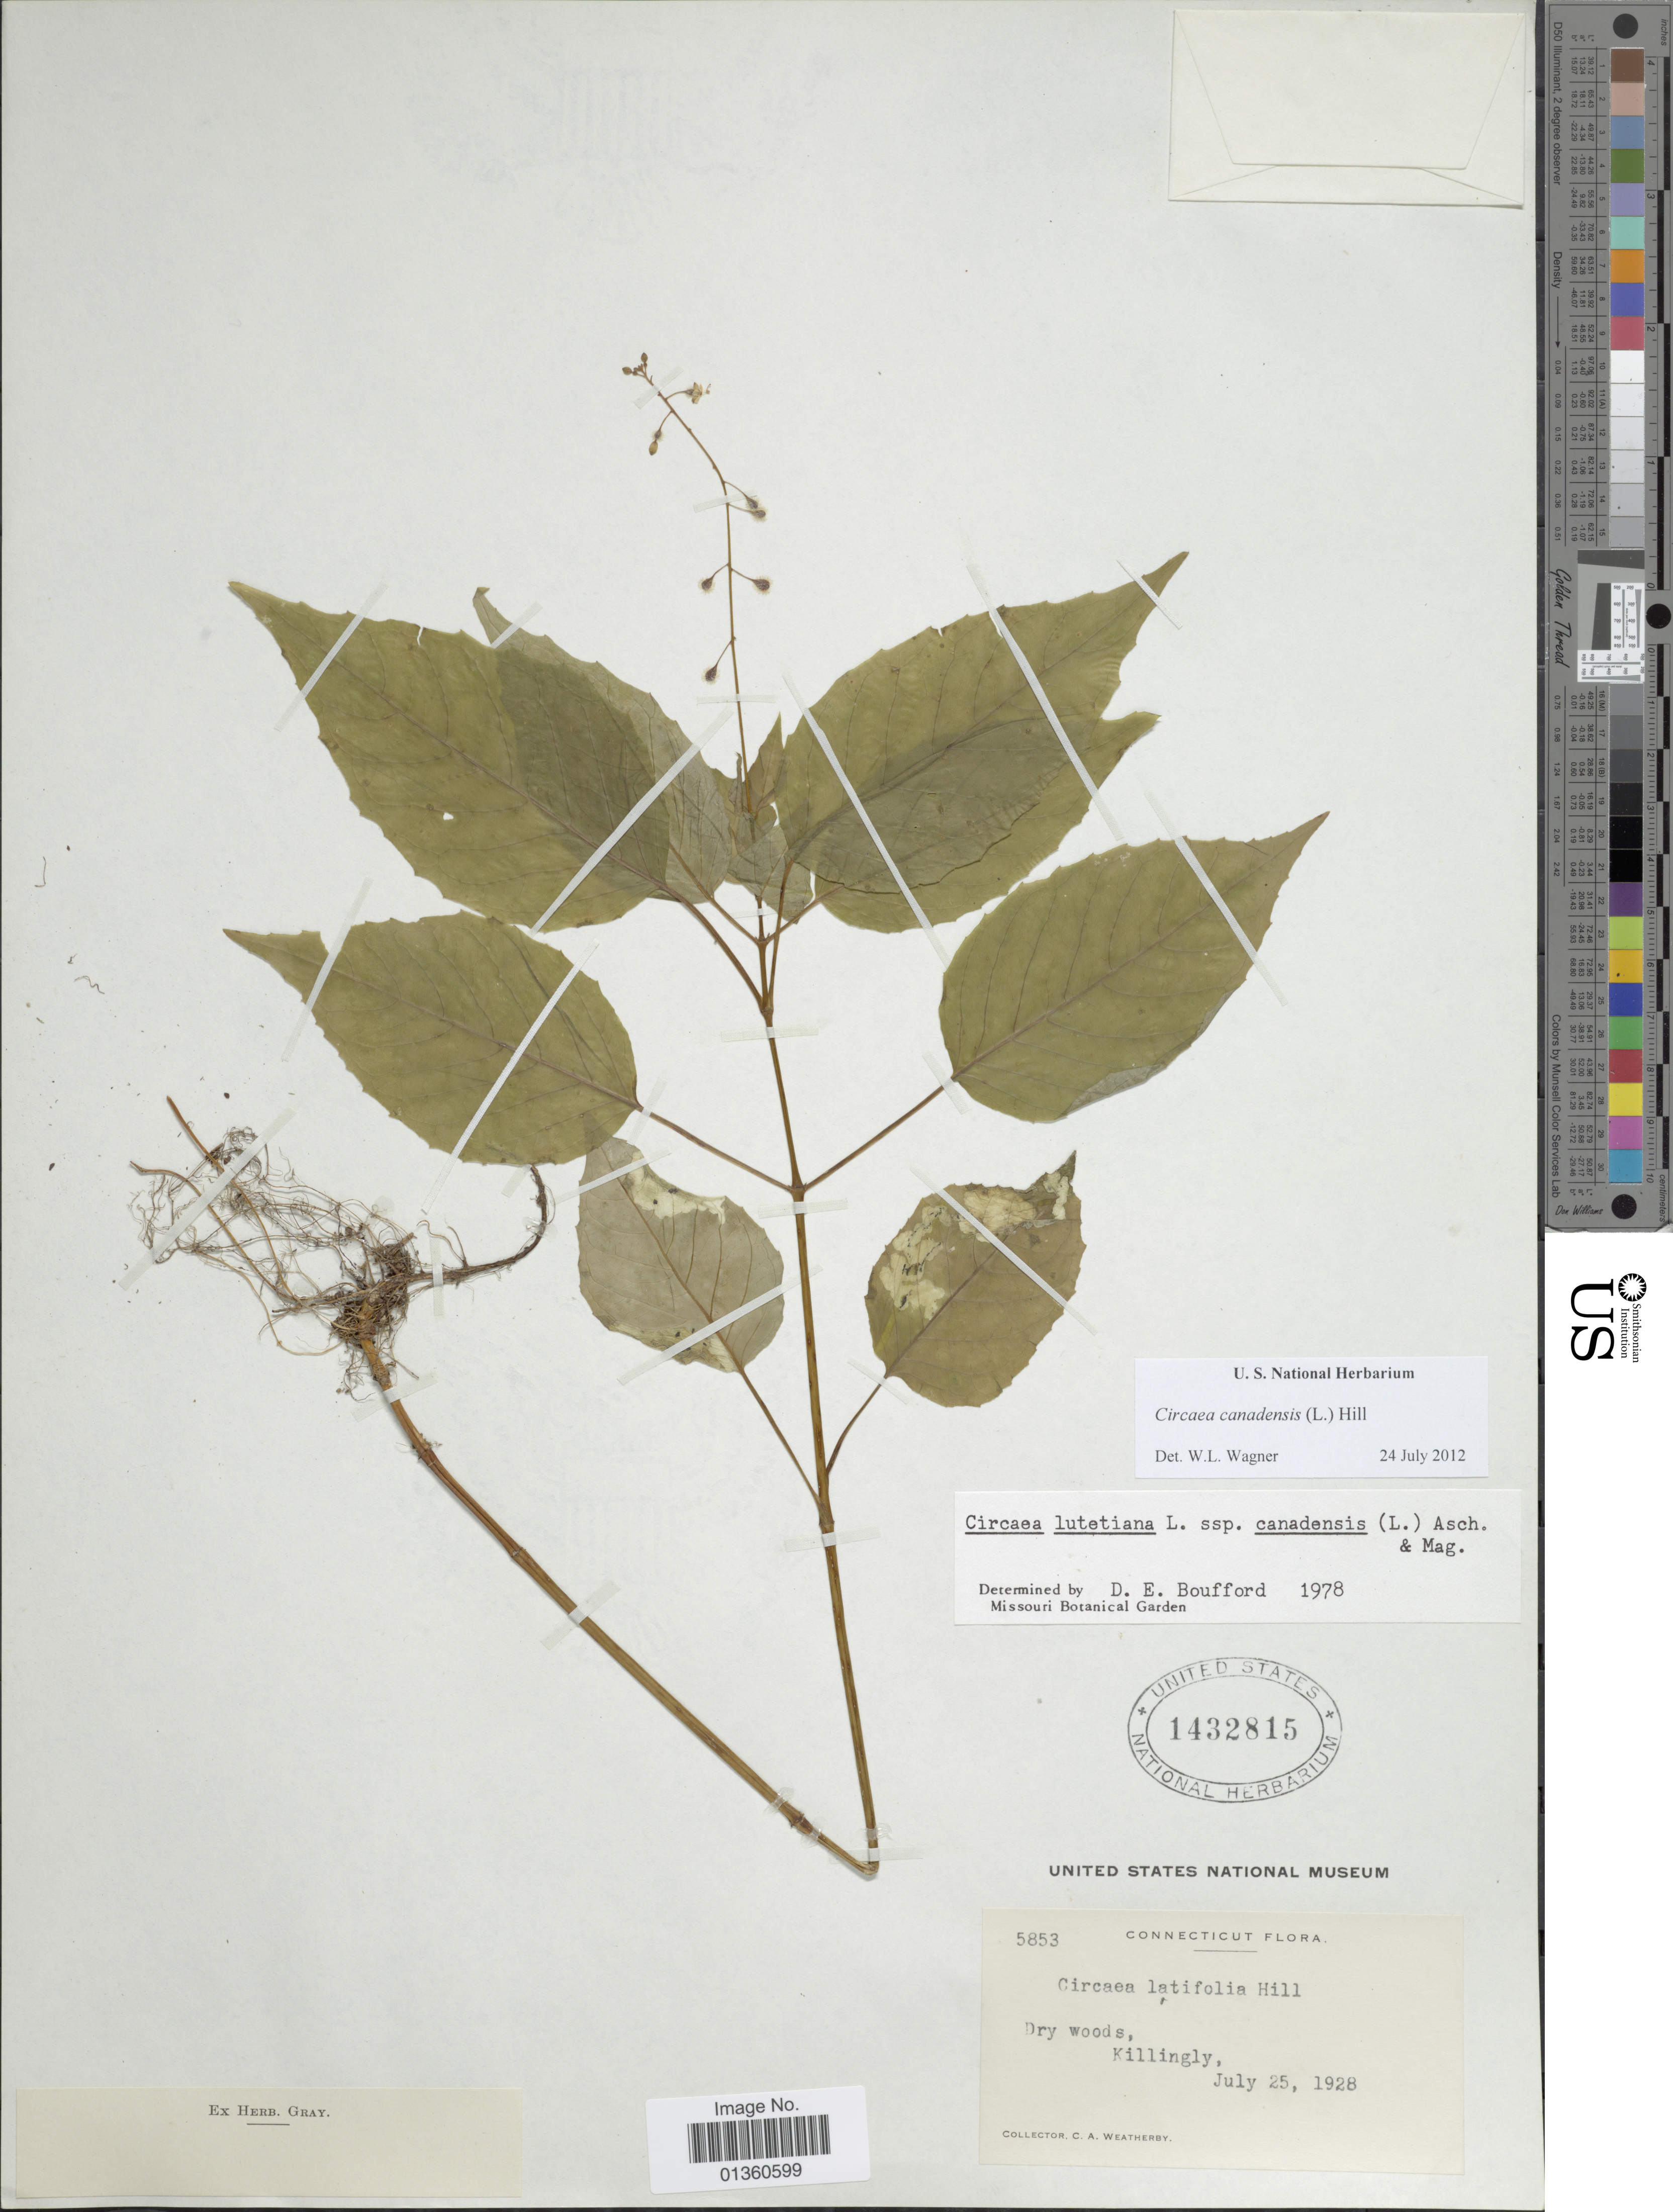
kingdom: Plantae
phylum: Tracheophyta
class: Magnoliopsida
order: Myrtales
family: Onagraceae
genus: Circaea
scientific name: Circaea canadensis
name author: (L.) Hill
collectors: C. A. Weatherby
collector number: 5853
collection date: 1928-07-25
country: United States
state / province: Connecticut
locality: Killingly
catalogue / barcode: US 1432815